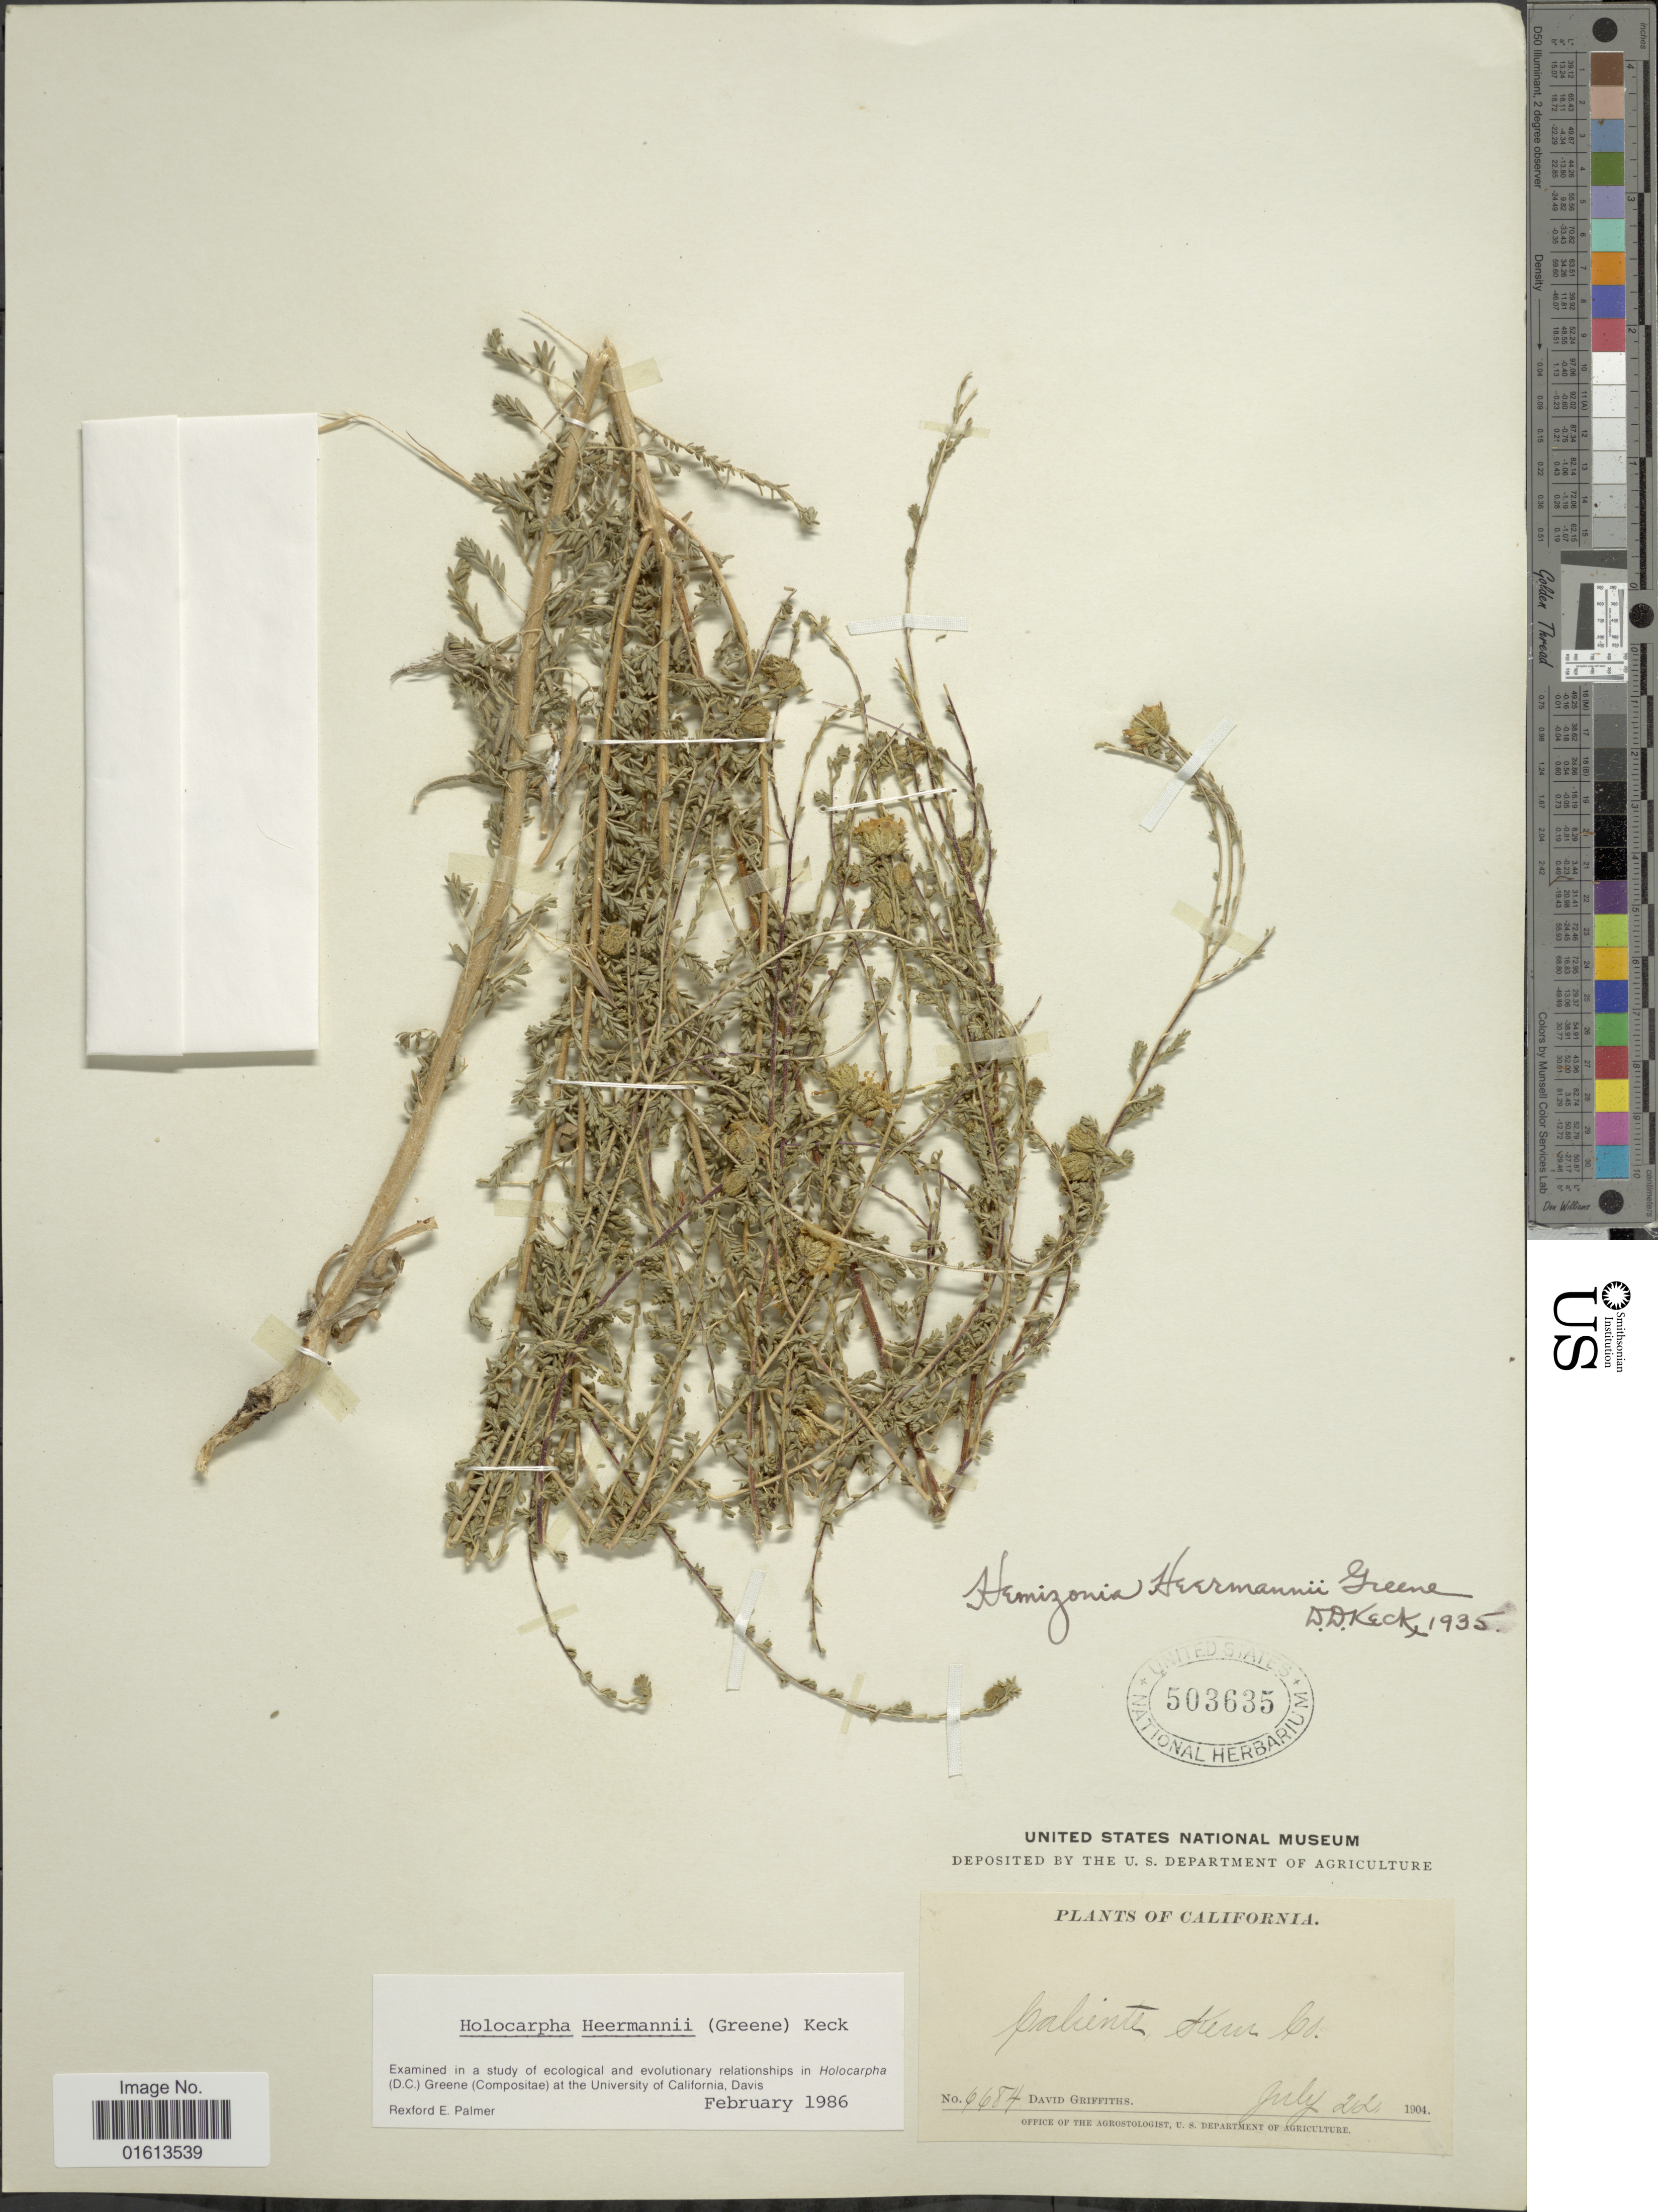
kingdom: Plantae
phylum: Tracheophyta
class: Magnoliopsida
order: Asterales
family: Asteraceae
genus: Holocarpha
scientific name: Holocarpha heermannii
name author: (Greene) D.D. Keck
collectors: D. Griffiths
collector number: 6684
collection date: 1904-07-22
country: United States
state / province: California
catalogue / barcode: US 503635